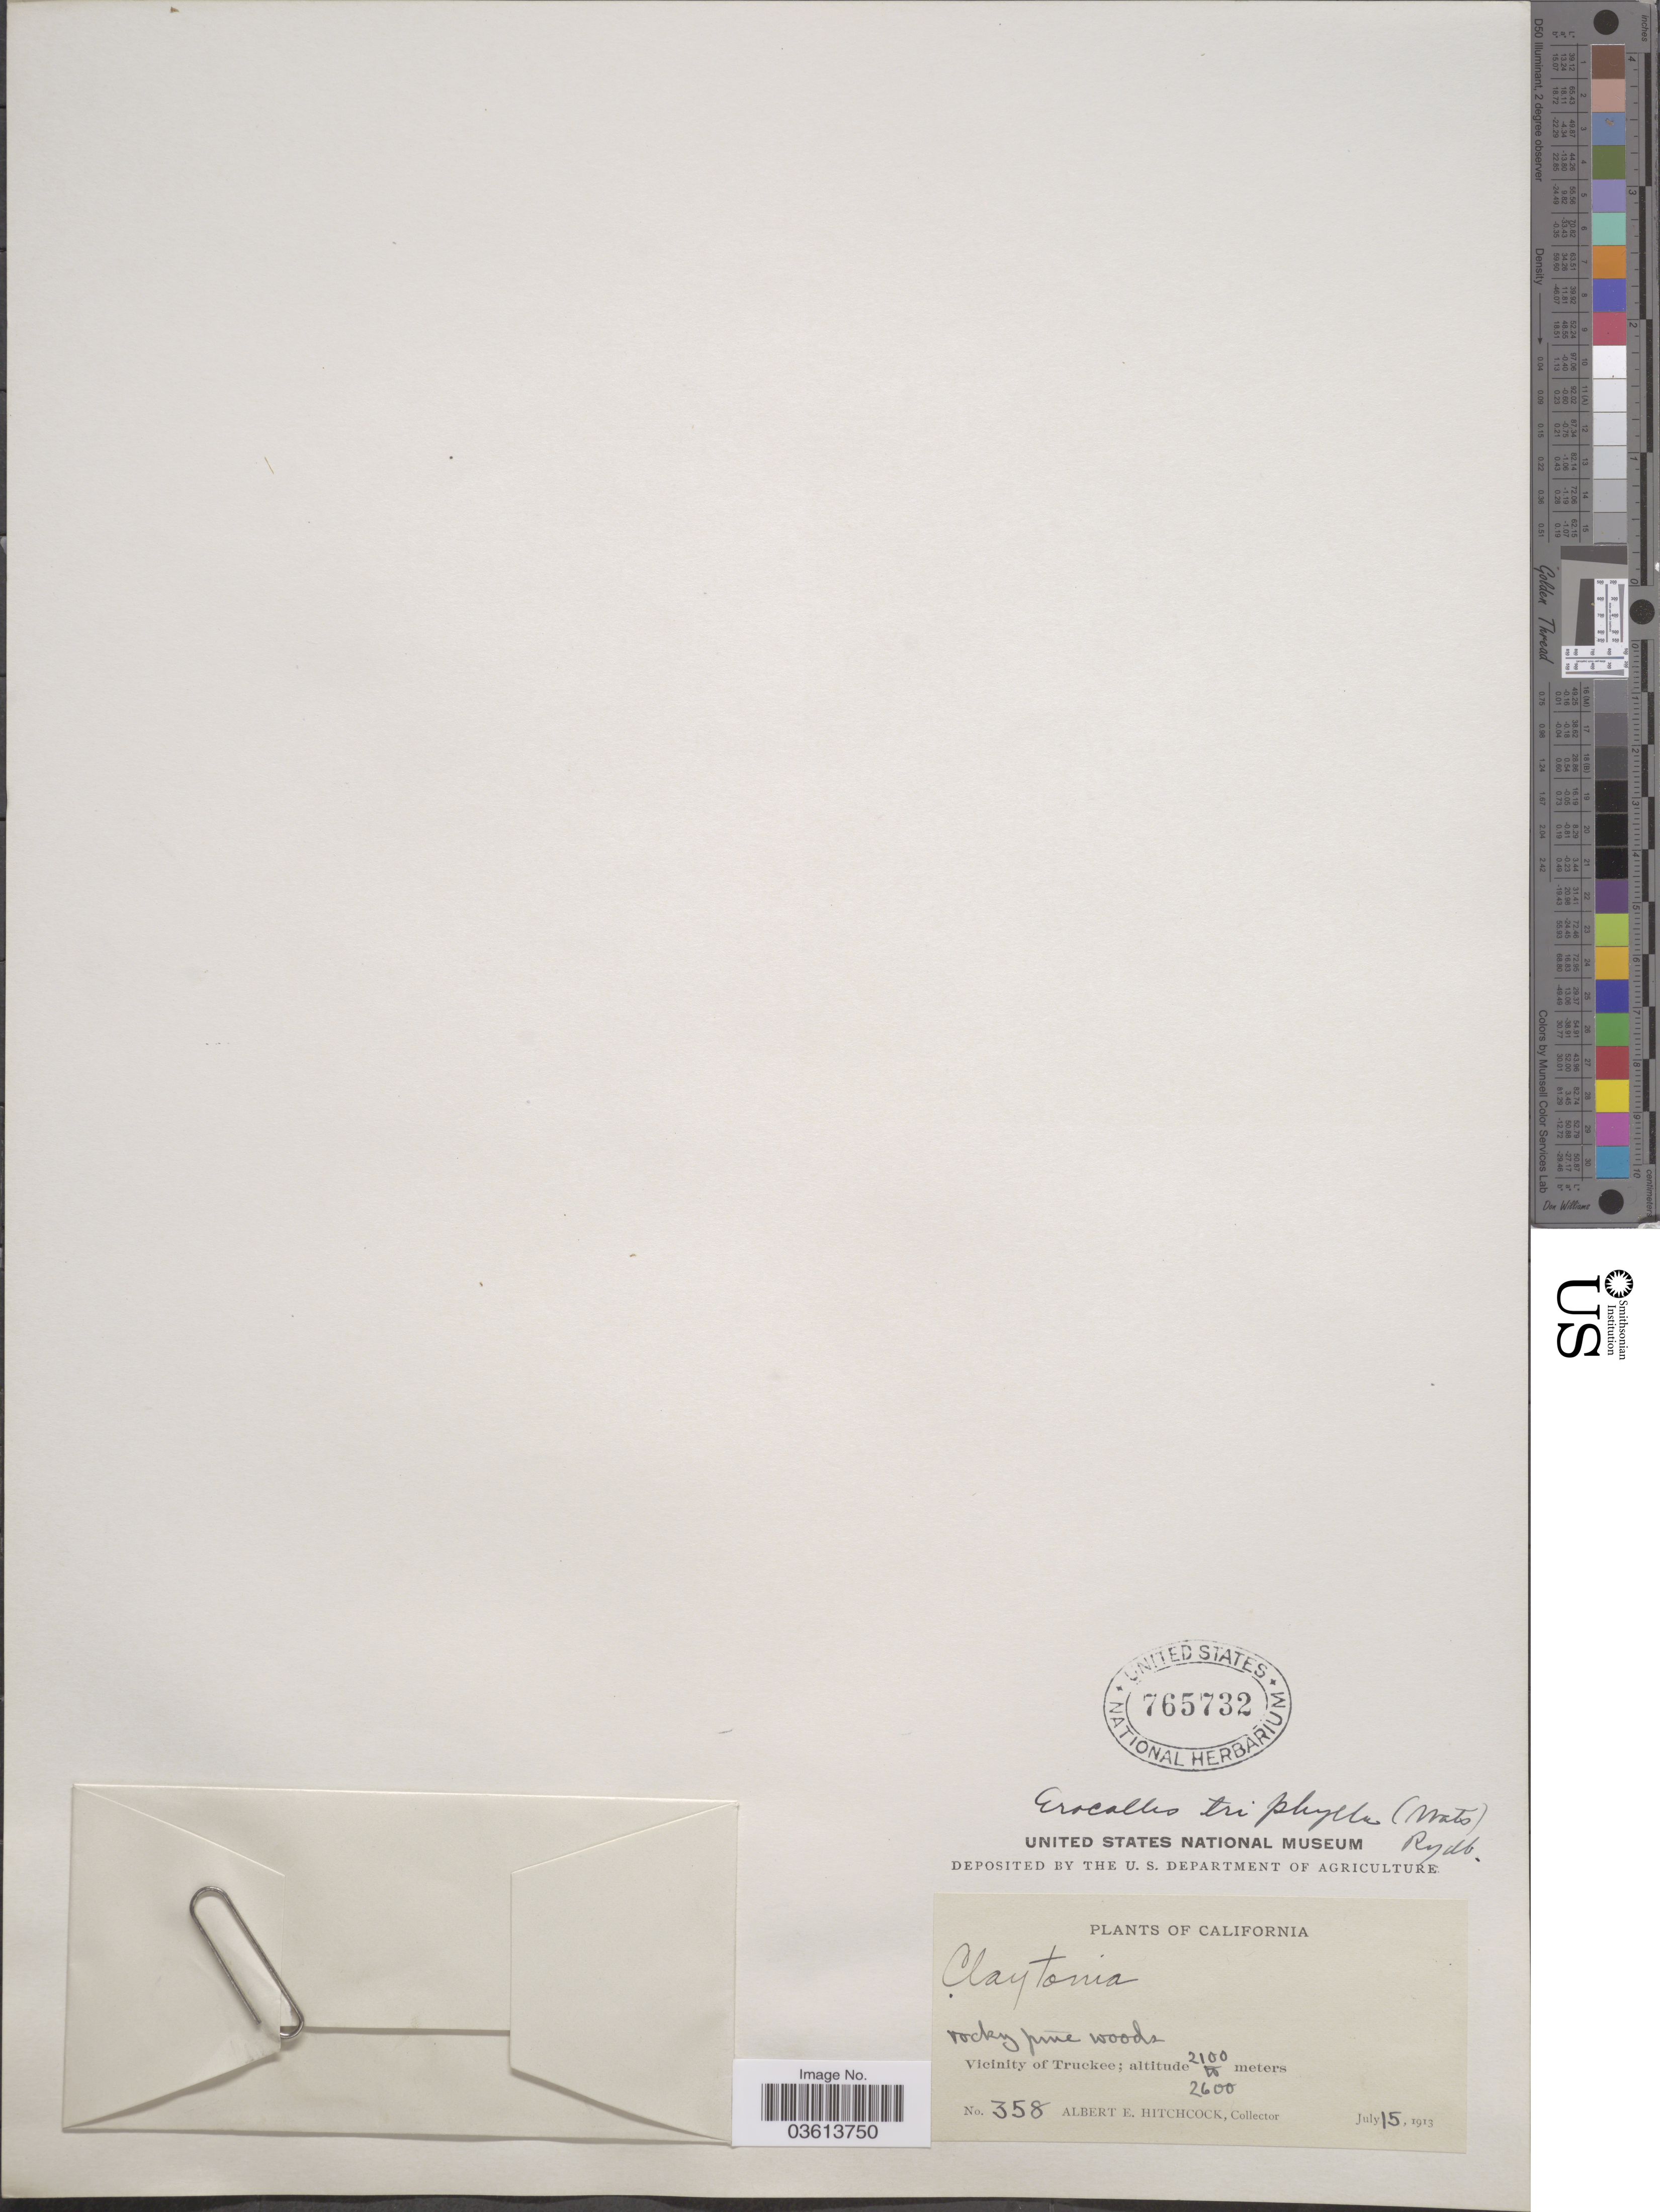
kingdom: Plantae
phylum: Tracheophyta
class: Magnoliopsida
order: Caryophyllales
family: Montiaceae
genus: Erocallis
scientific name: Erocallis triphylla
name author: (S. Watson) Rydb.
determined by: Strong, Mark T., (BOT), Smithsonian Institution - National Museum of Natural History (UNITED STATES)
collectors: A. Hitchcock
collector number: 358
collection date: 1913-07-15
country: United States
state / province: California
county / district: Nevada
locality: Vicinity of Truckee.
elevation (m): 2100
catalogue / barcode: US 765732